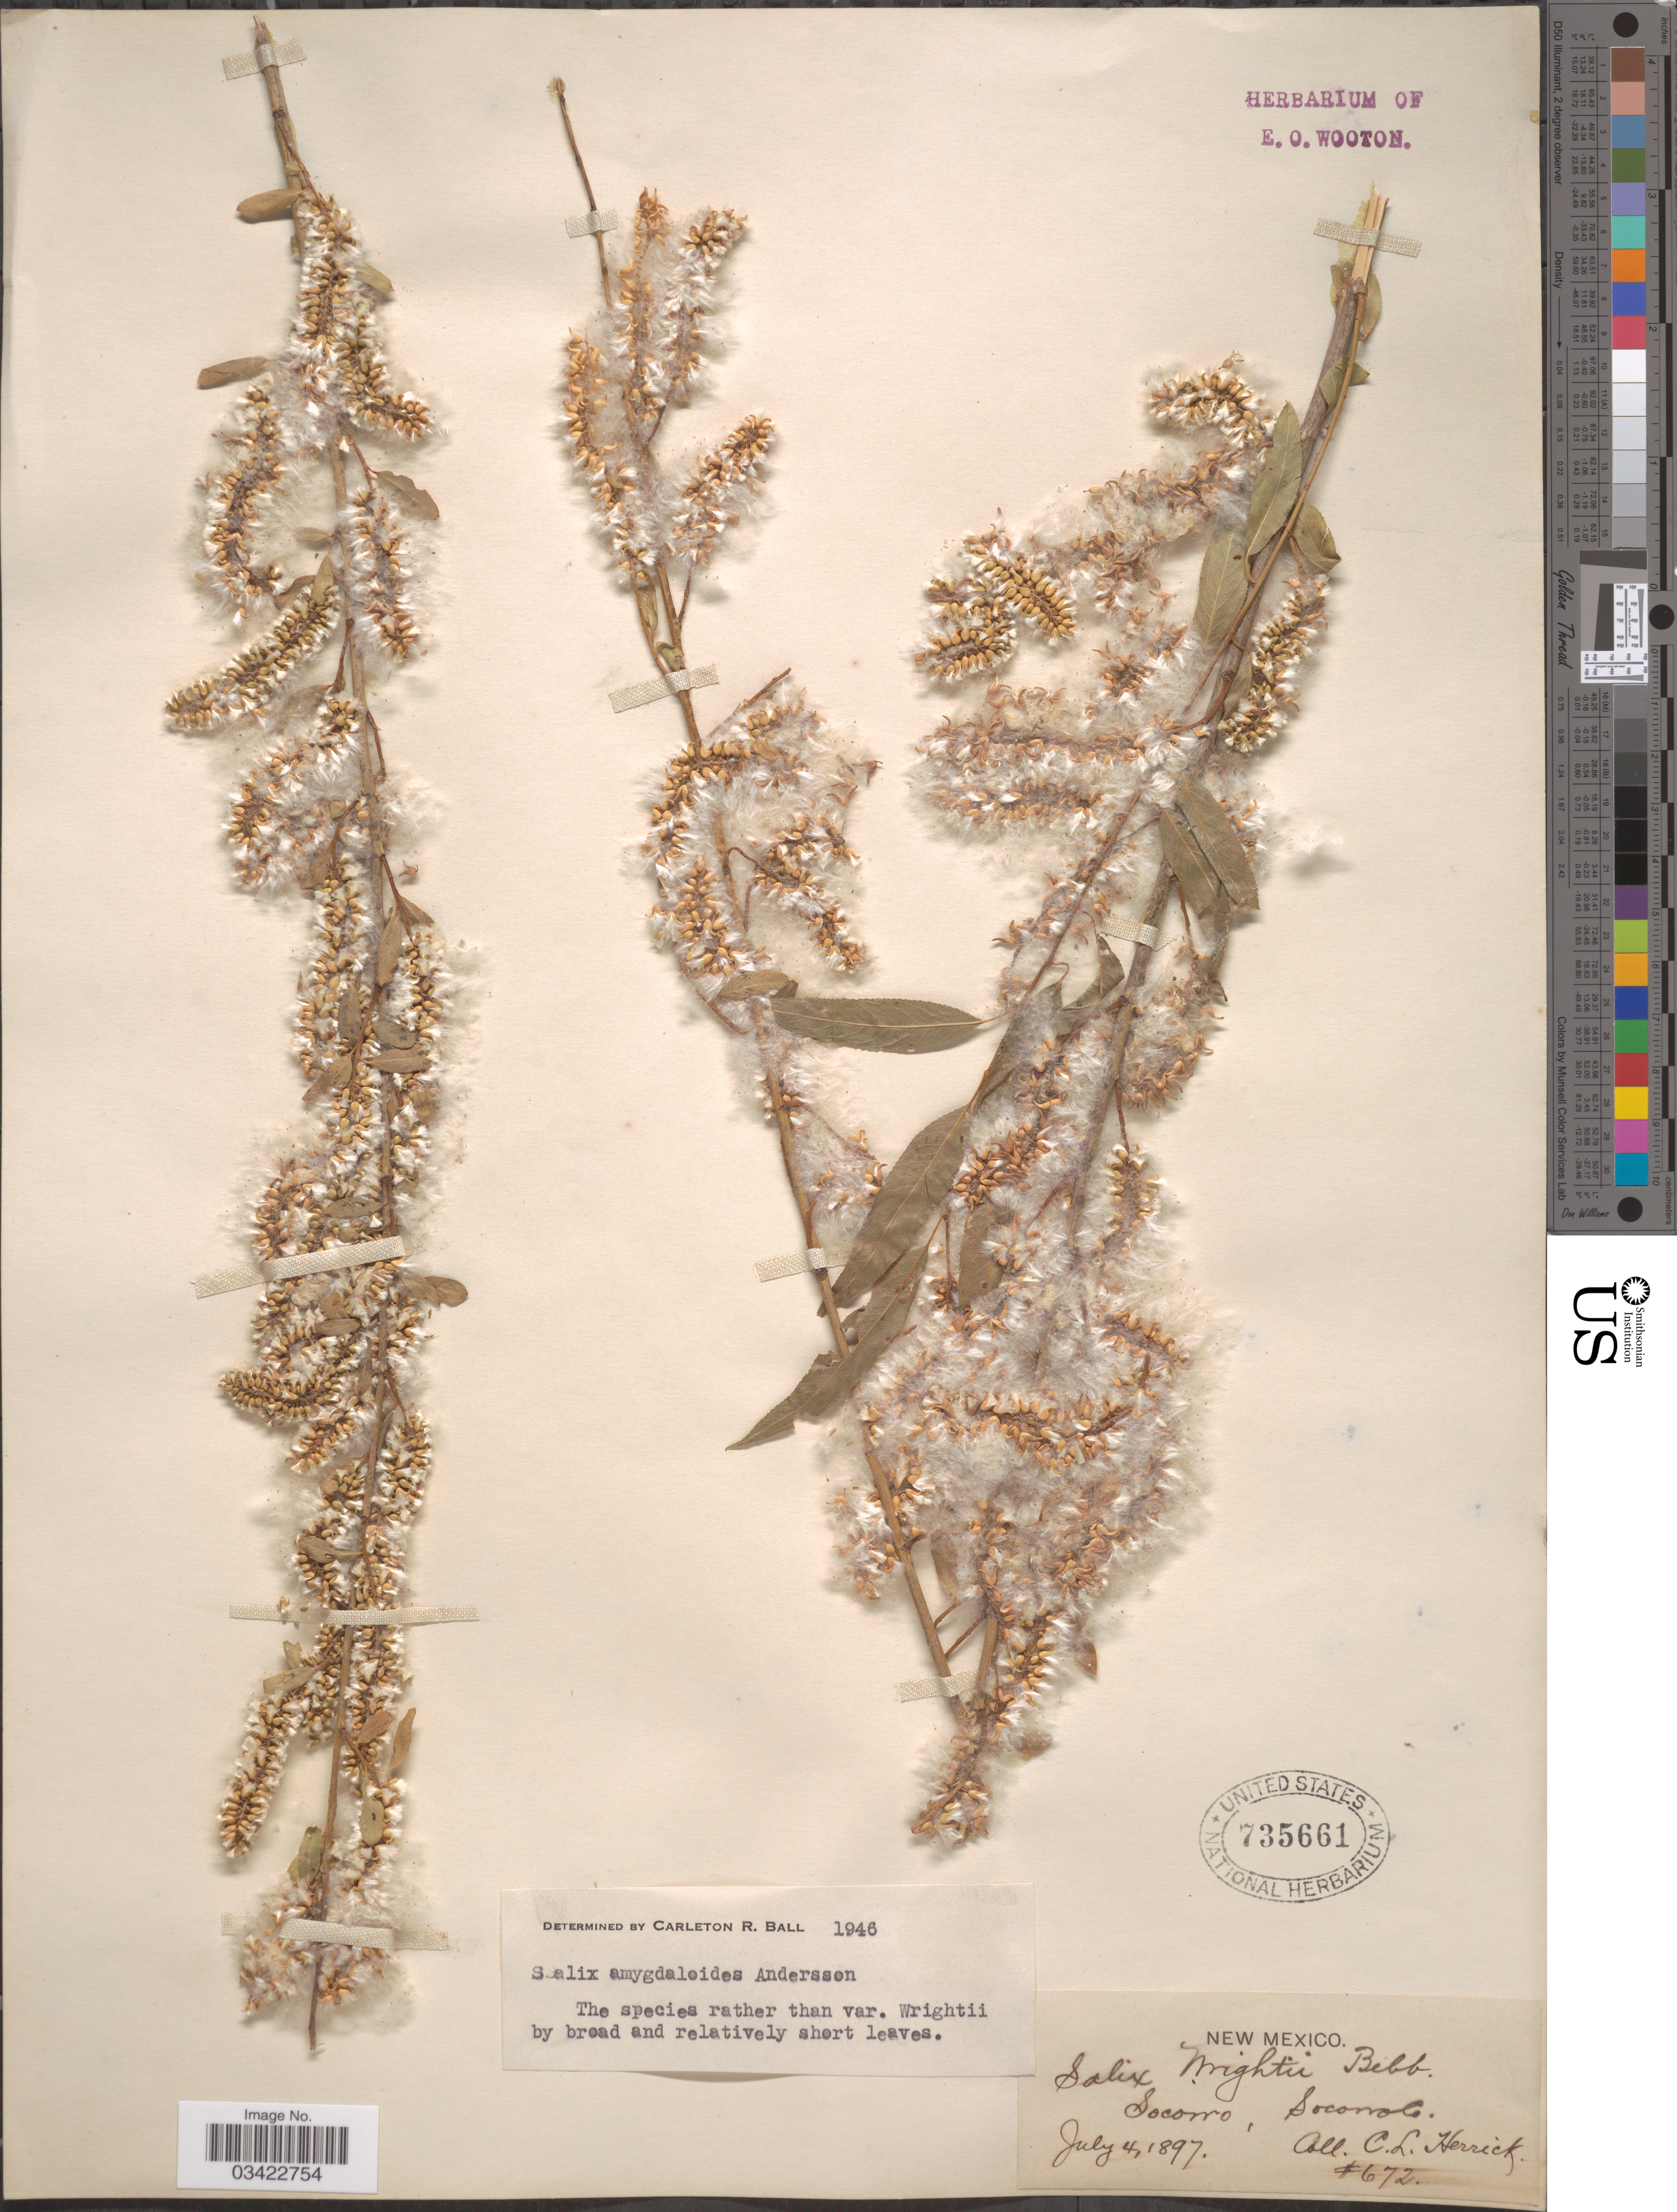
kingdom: Plantae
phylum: Tracheophyta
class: Magnoliopsida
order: Malpighiales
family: Salicaceae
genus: Salix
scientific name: Salix amygdaloides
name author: Andersson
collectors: C. Herrick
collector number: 672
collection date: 1897-07-04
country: United States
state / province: New Mexico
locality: Socorro, Socorro Co.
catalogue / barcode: US 735661